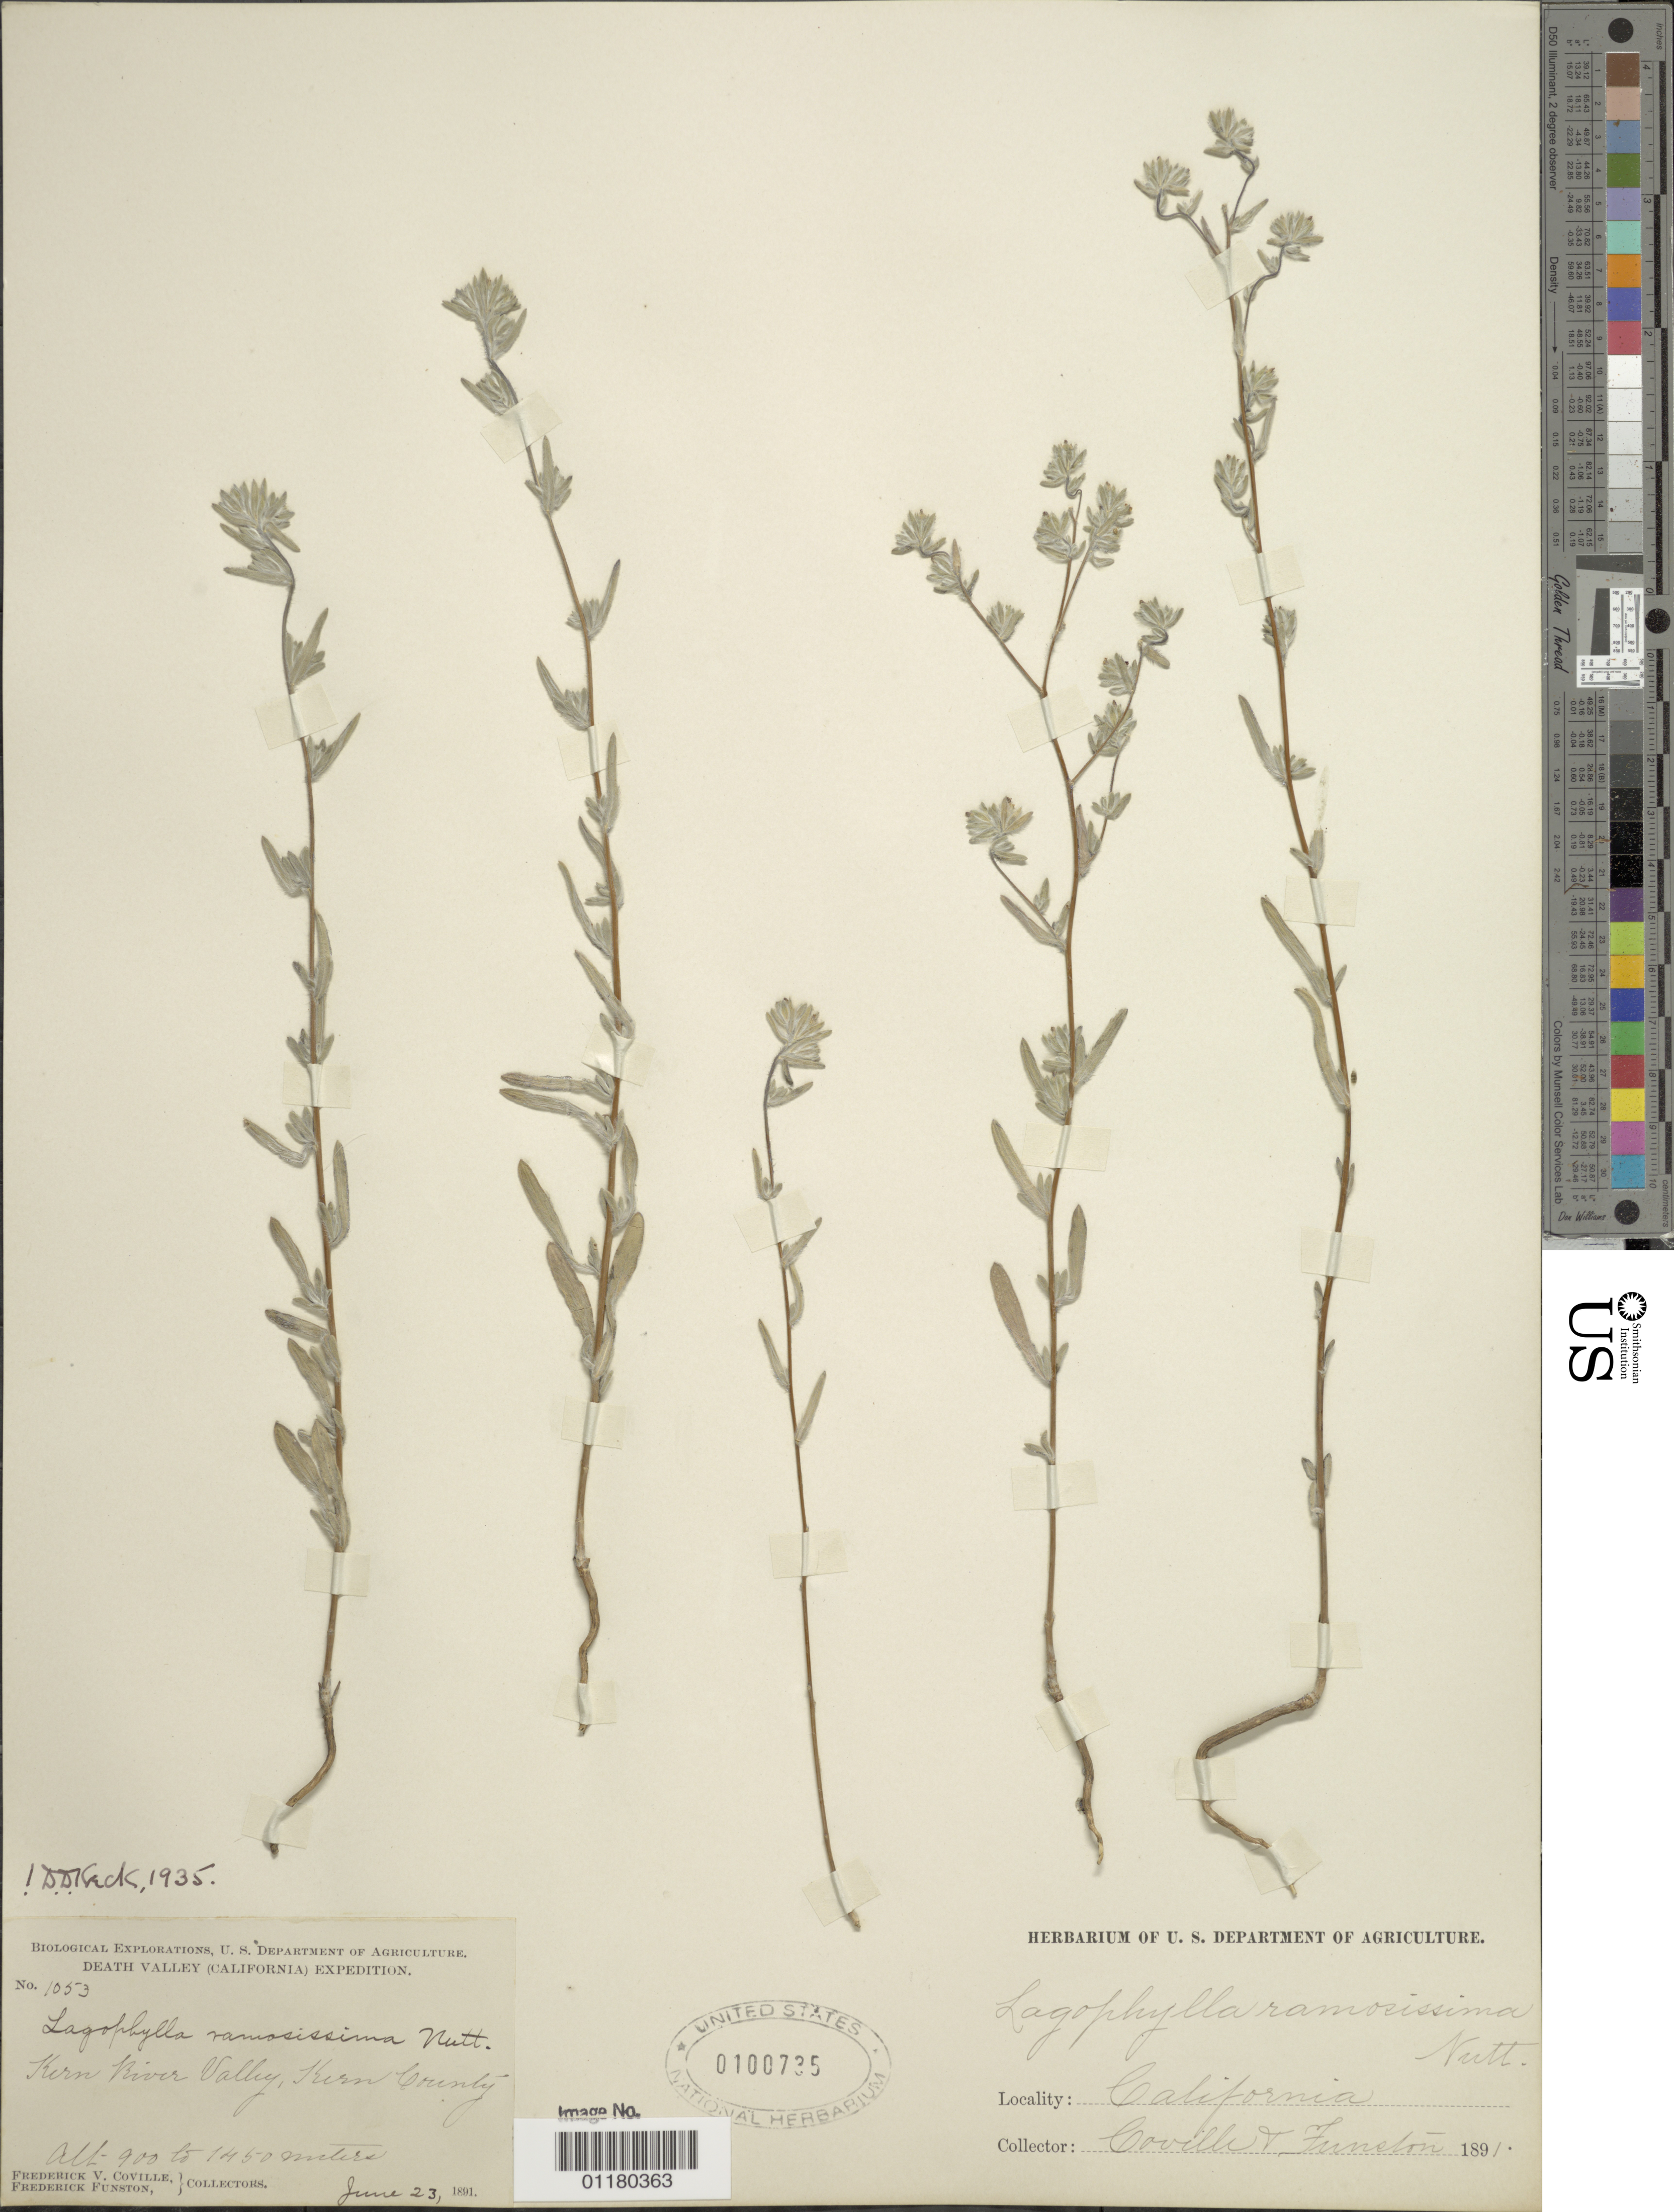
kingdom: Plantae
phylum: Tracheophyta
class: Magnoliopsida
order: Asterales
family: Asteraceae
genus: Lagophylla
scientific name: Lagophylla ramosissima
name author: Nutt.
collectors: F. V. Coville & F. Funston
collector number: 1053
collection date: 1891-06-23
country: United States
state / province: California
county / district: Kern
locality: Kern River Valley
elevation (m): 900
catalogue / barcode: US 100735